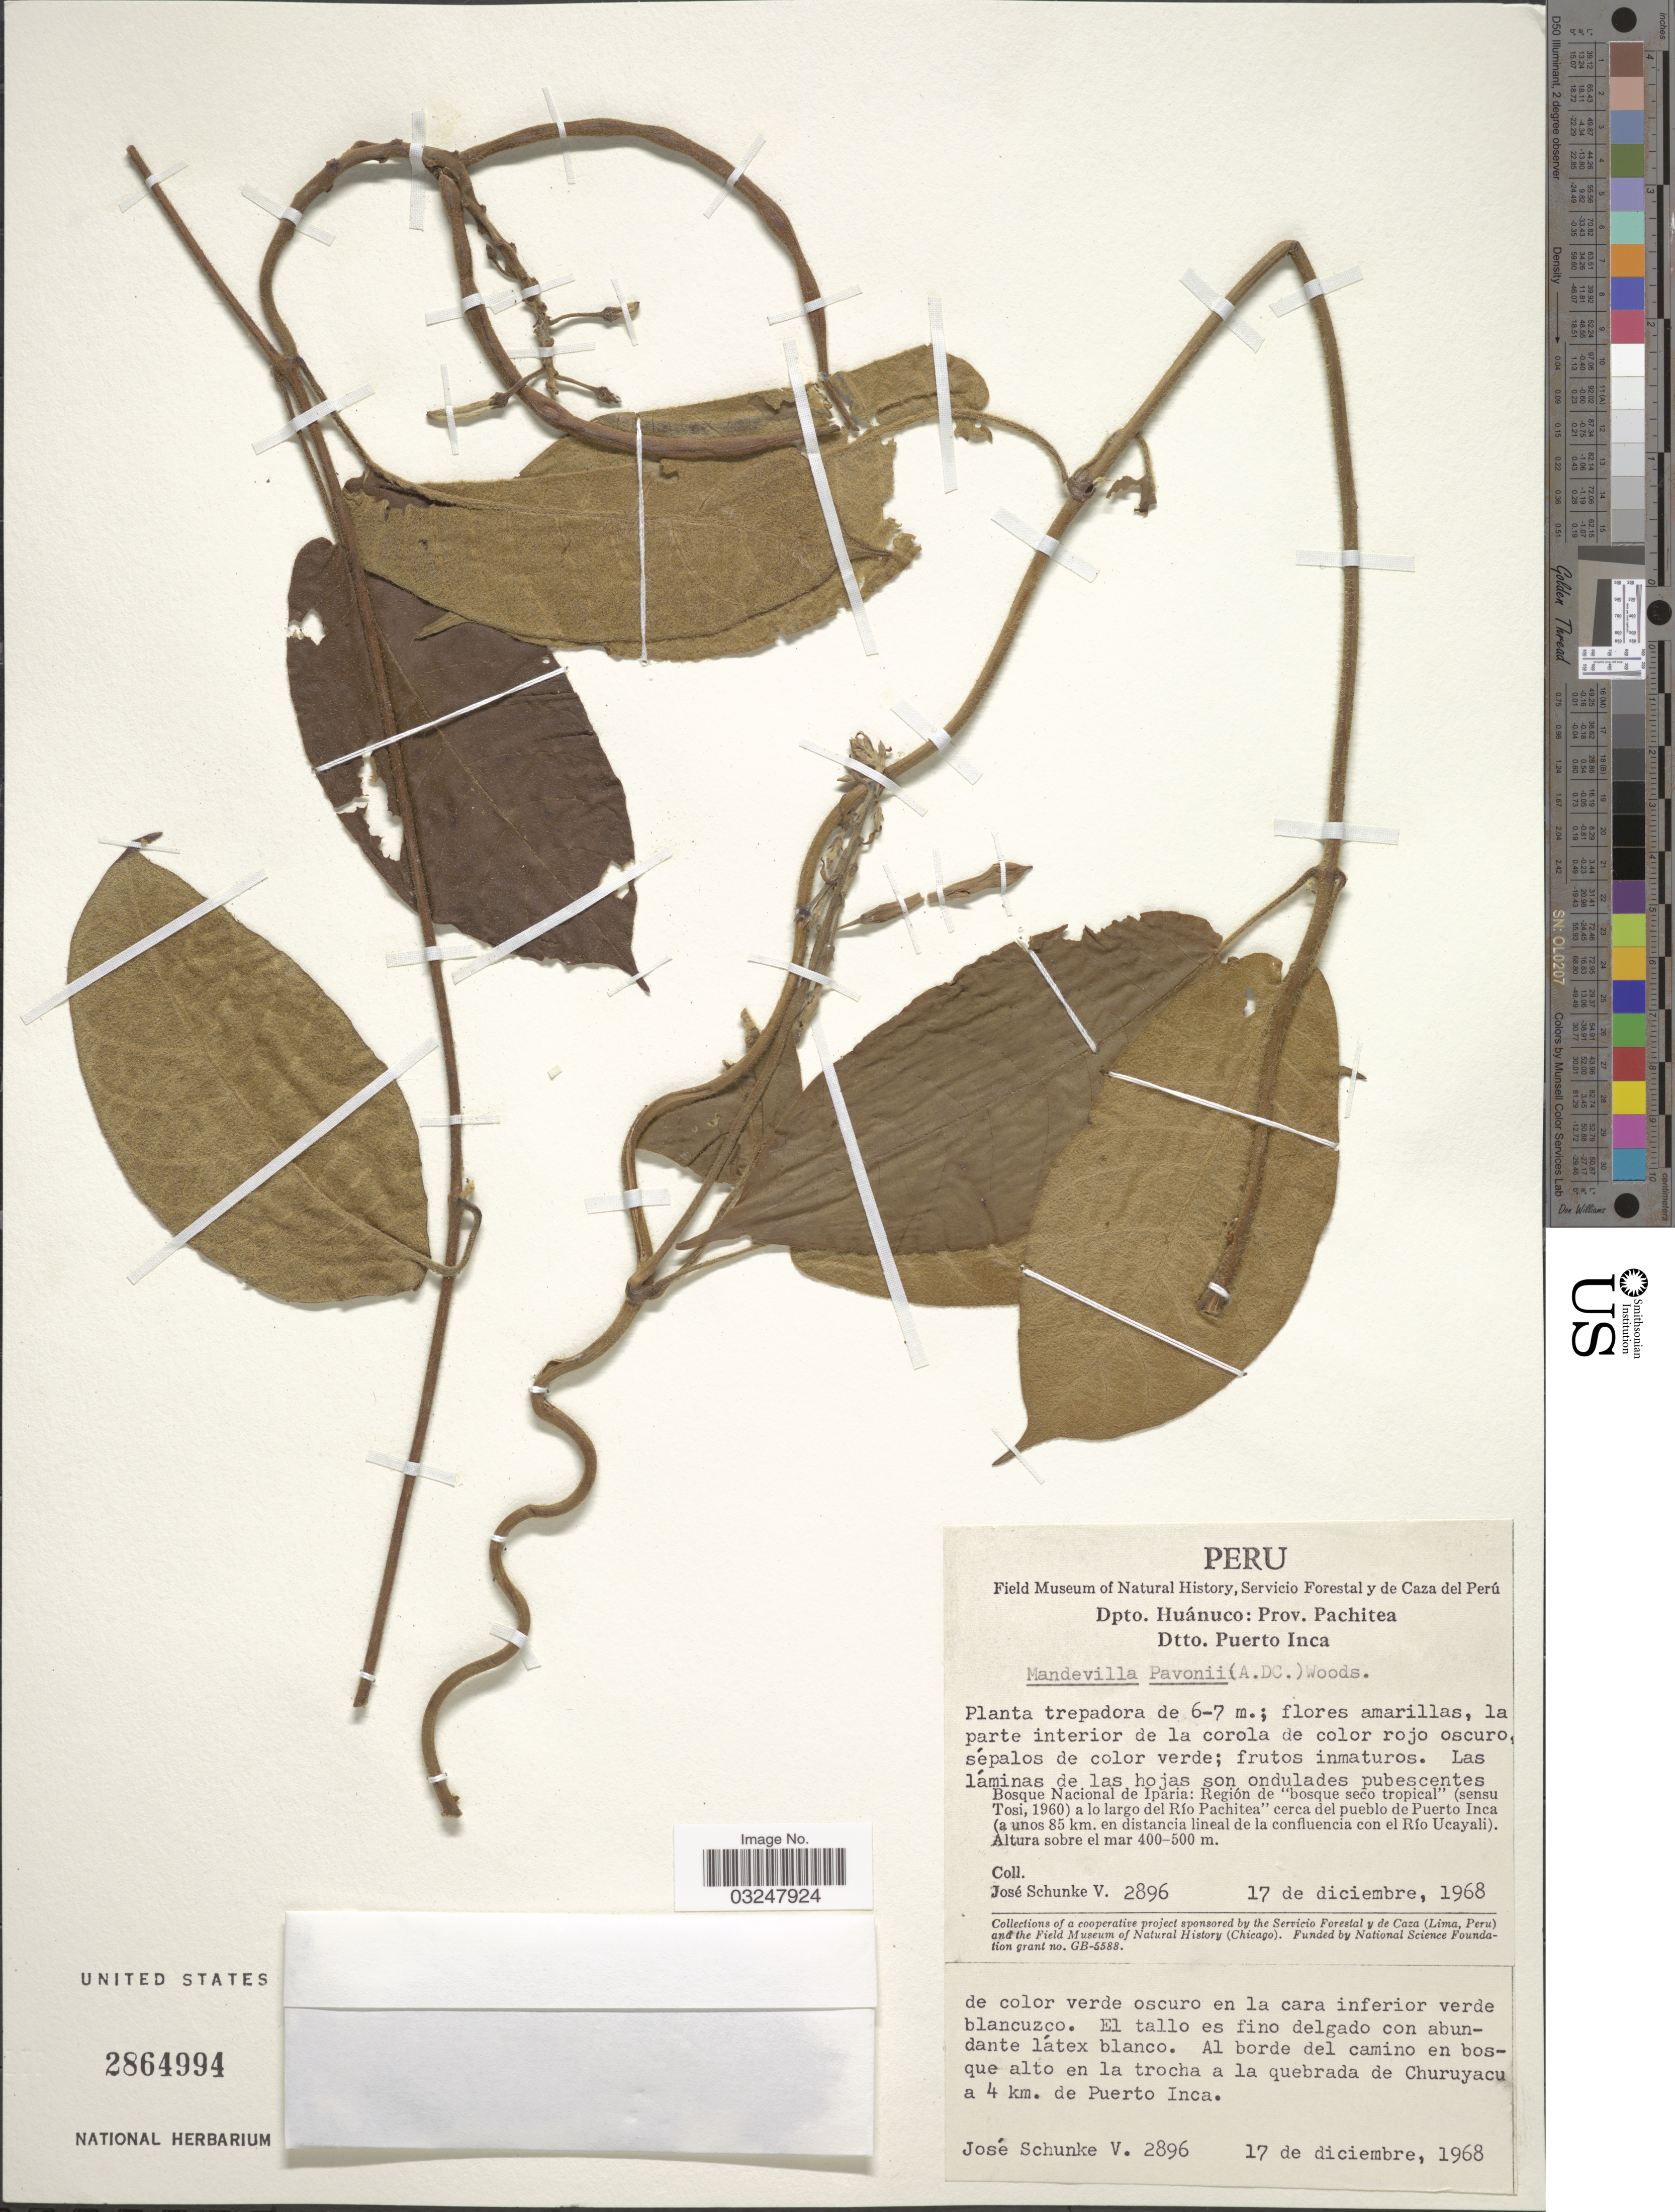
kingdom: Plantae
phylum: Tracheophyta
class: Magnoliopsida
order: Gentianales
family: Apocynaceae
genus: Mandevilla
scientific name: Mandevilla pavonii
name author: (A. DC.) Woodson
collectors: J. Schunke Vigo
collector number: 2896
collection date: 1968-12-17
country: Peru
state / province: Huánuco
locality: Dpto. Huánuco: Prov. Pachitea, Dtto. Puerto Inca, Al borde del camino en bosque alto en la trocha a la quebrada de Churuyacu a 4 km. de Puerto Inca, Bosque Nacional de Iparia: Región de "bosque seco tropical" (sensu Tosi, 1960) a lo largo del Río Pachitea, cerca del pueblo de Puerto Inca (a unos 85 km. en distancia líneal de la comfluencia con el Río Ucayali).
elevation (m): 400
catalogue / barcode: US 2864994